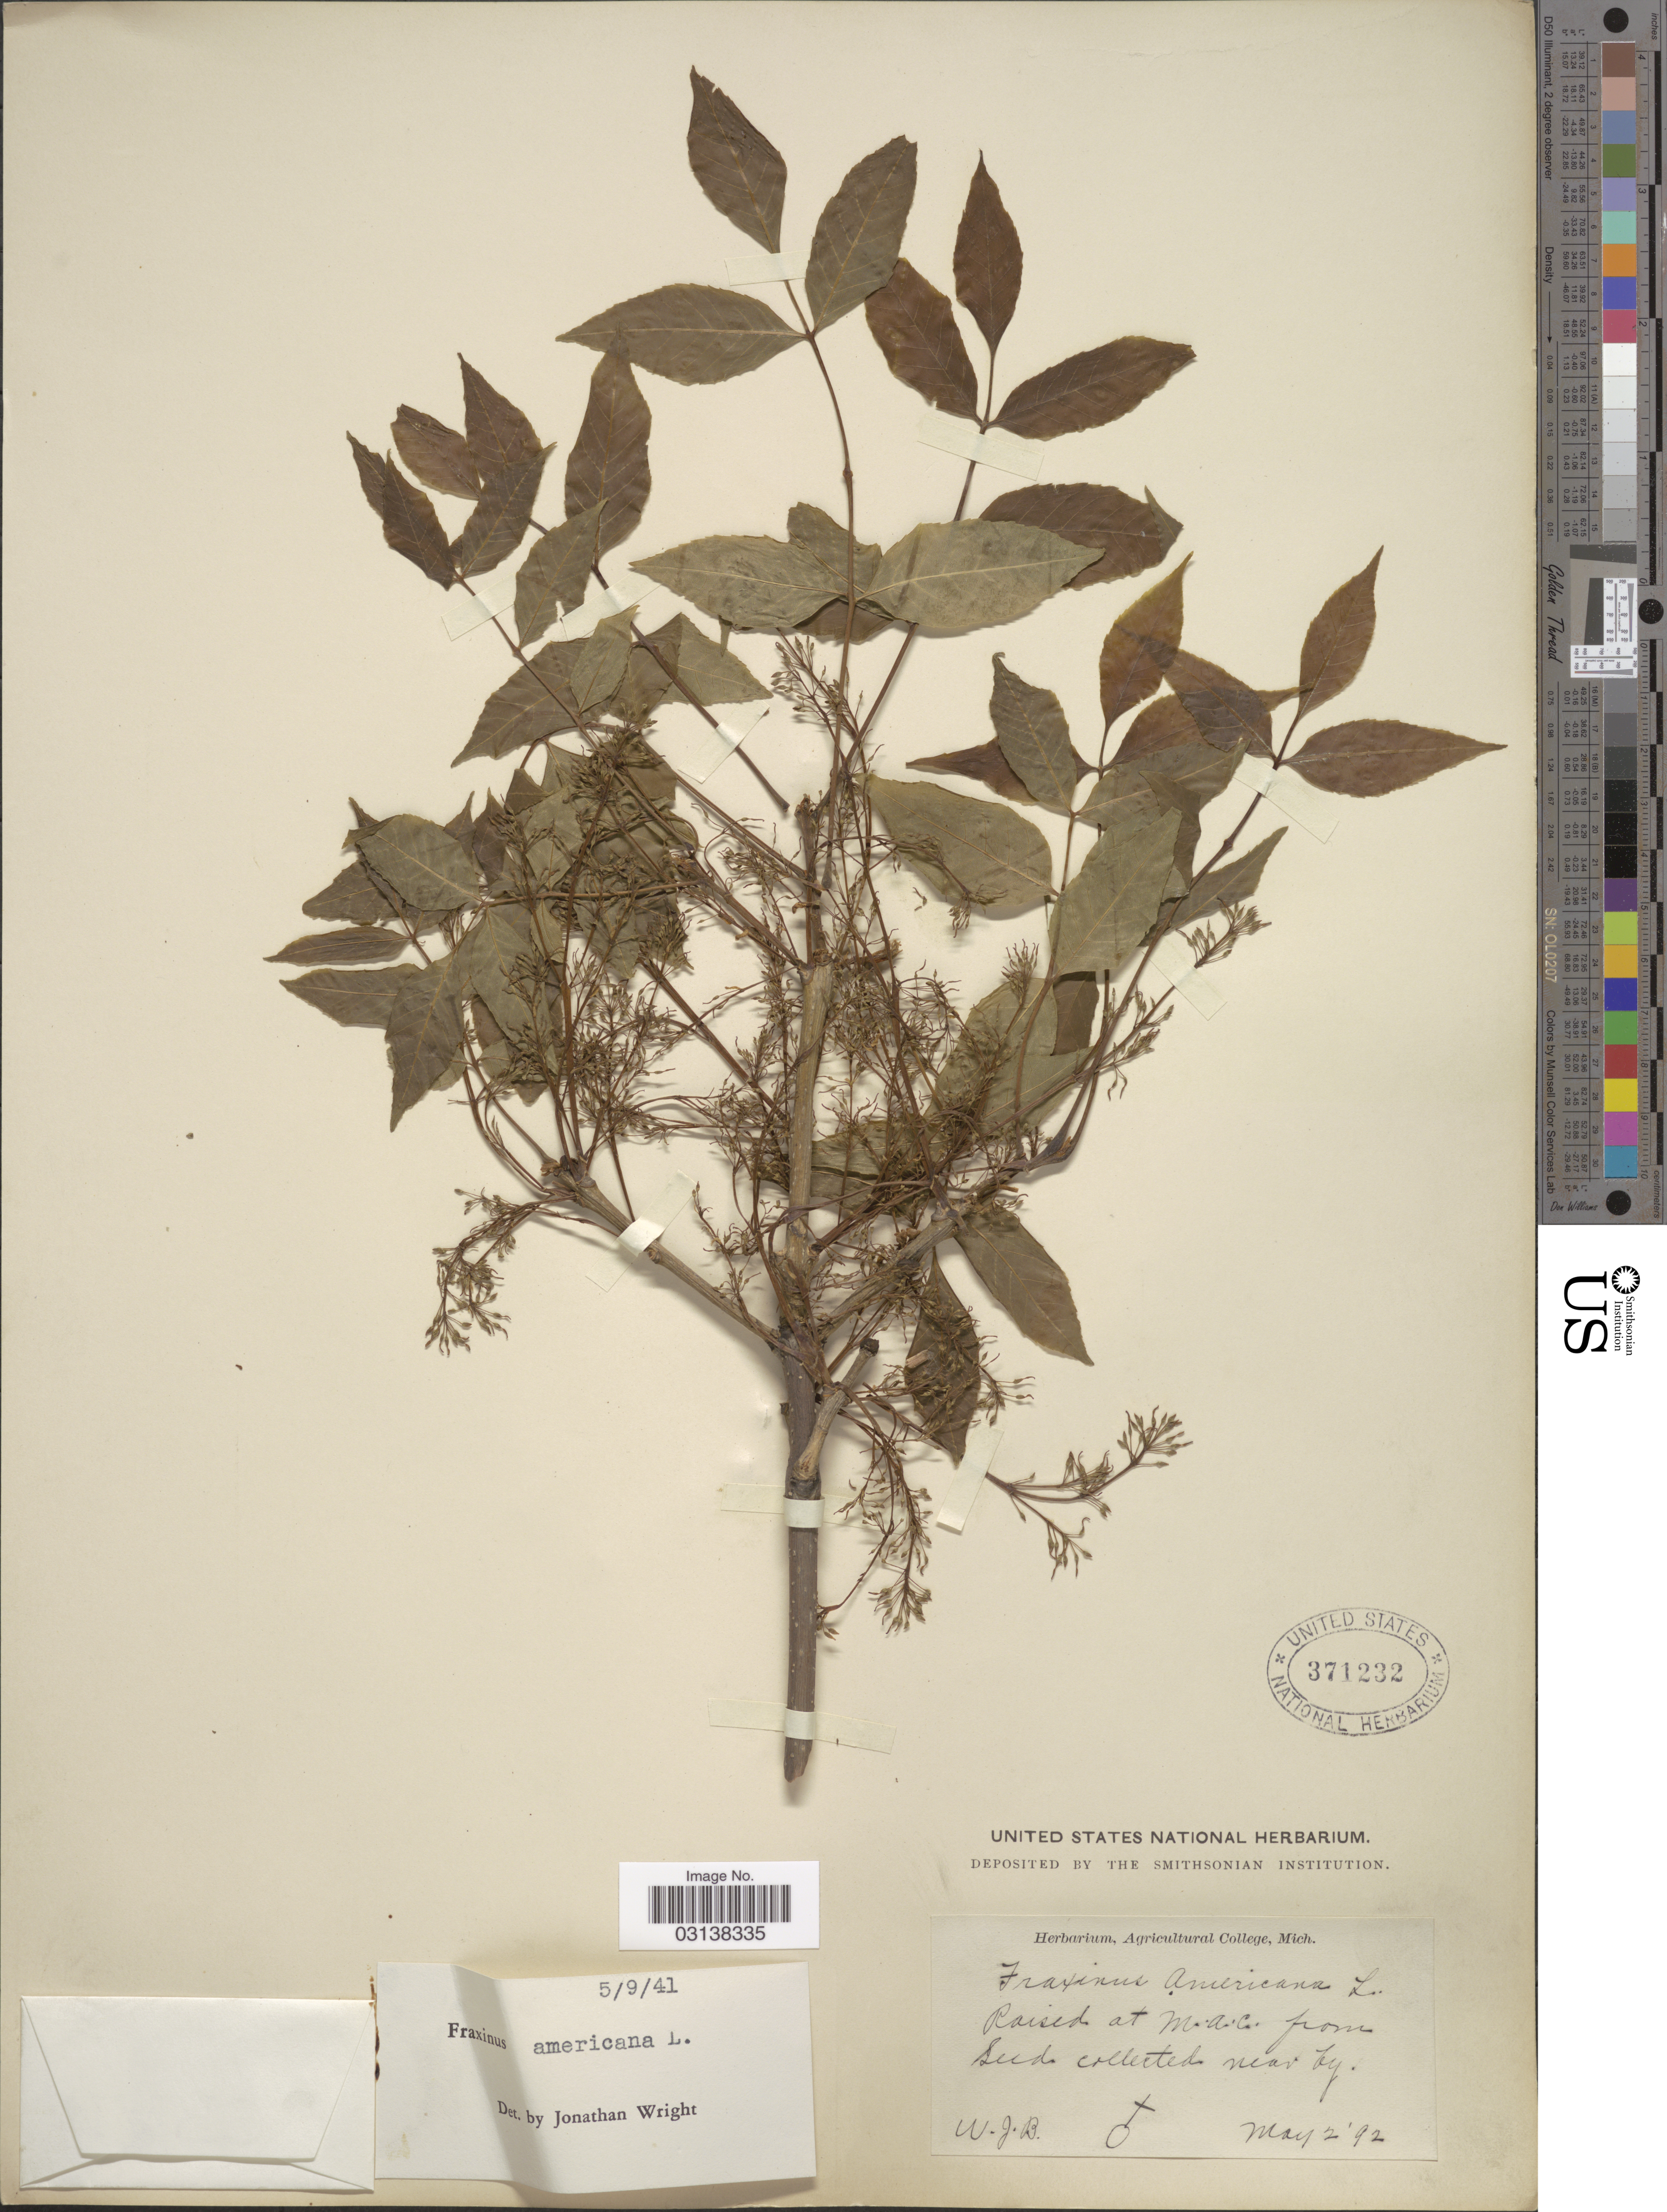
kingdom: Plantae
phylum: Tracheophyta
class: Magnoliopsida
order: Lamiales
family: Oleaceae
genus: Fraxinus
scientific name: Fraxinus americana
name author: L.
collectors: W.J.B.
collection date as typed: Transcribed d/m/y: 2/5/92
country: United States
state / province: Michigan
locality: M.A.C.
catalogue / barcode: US 371232